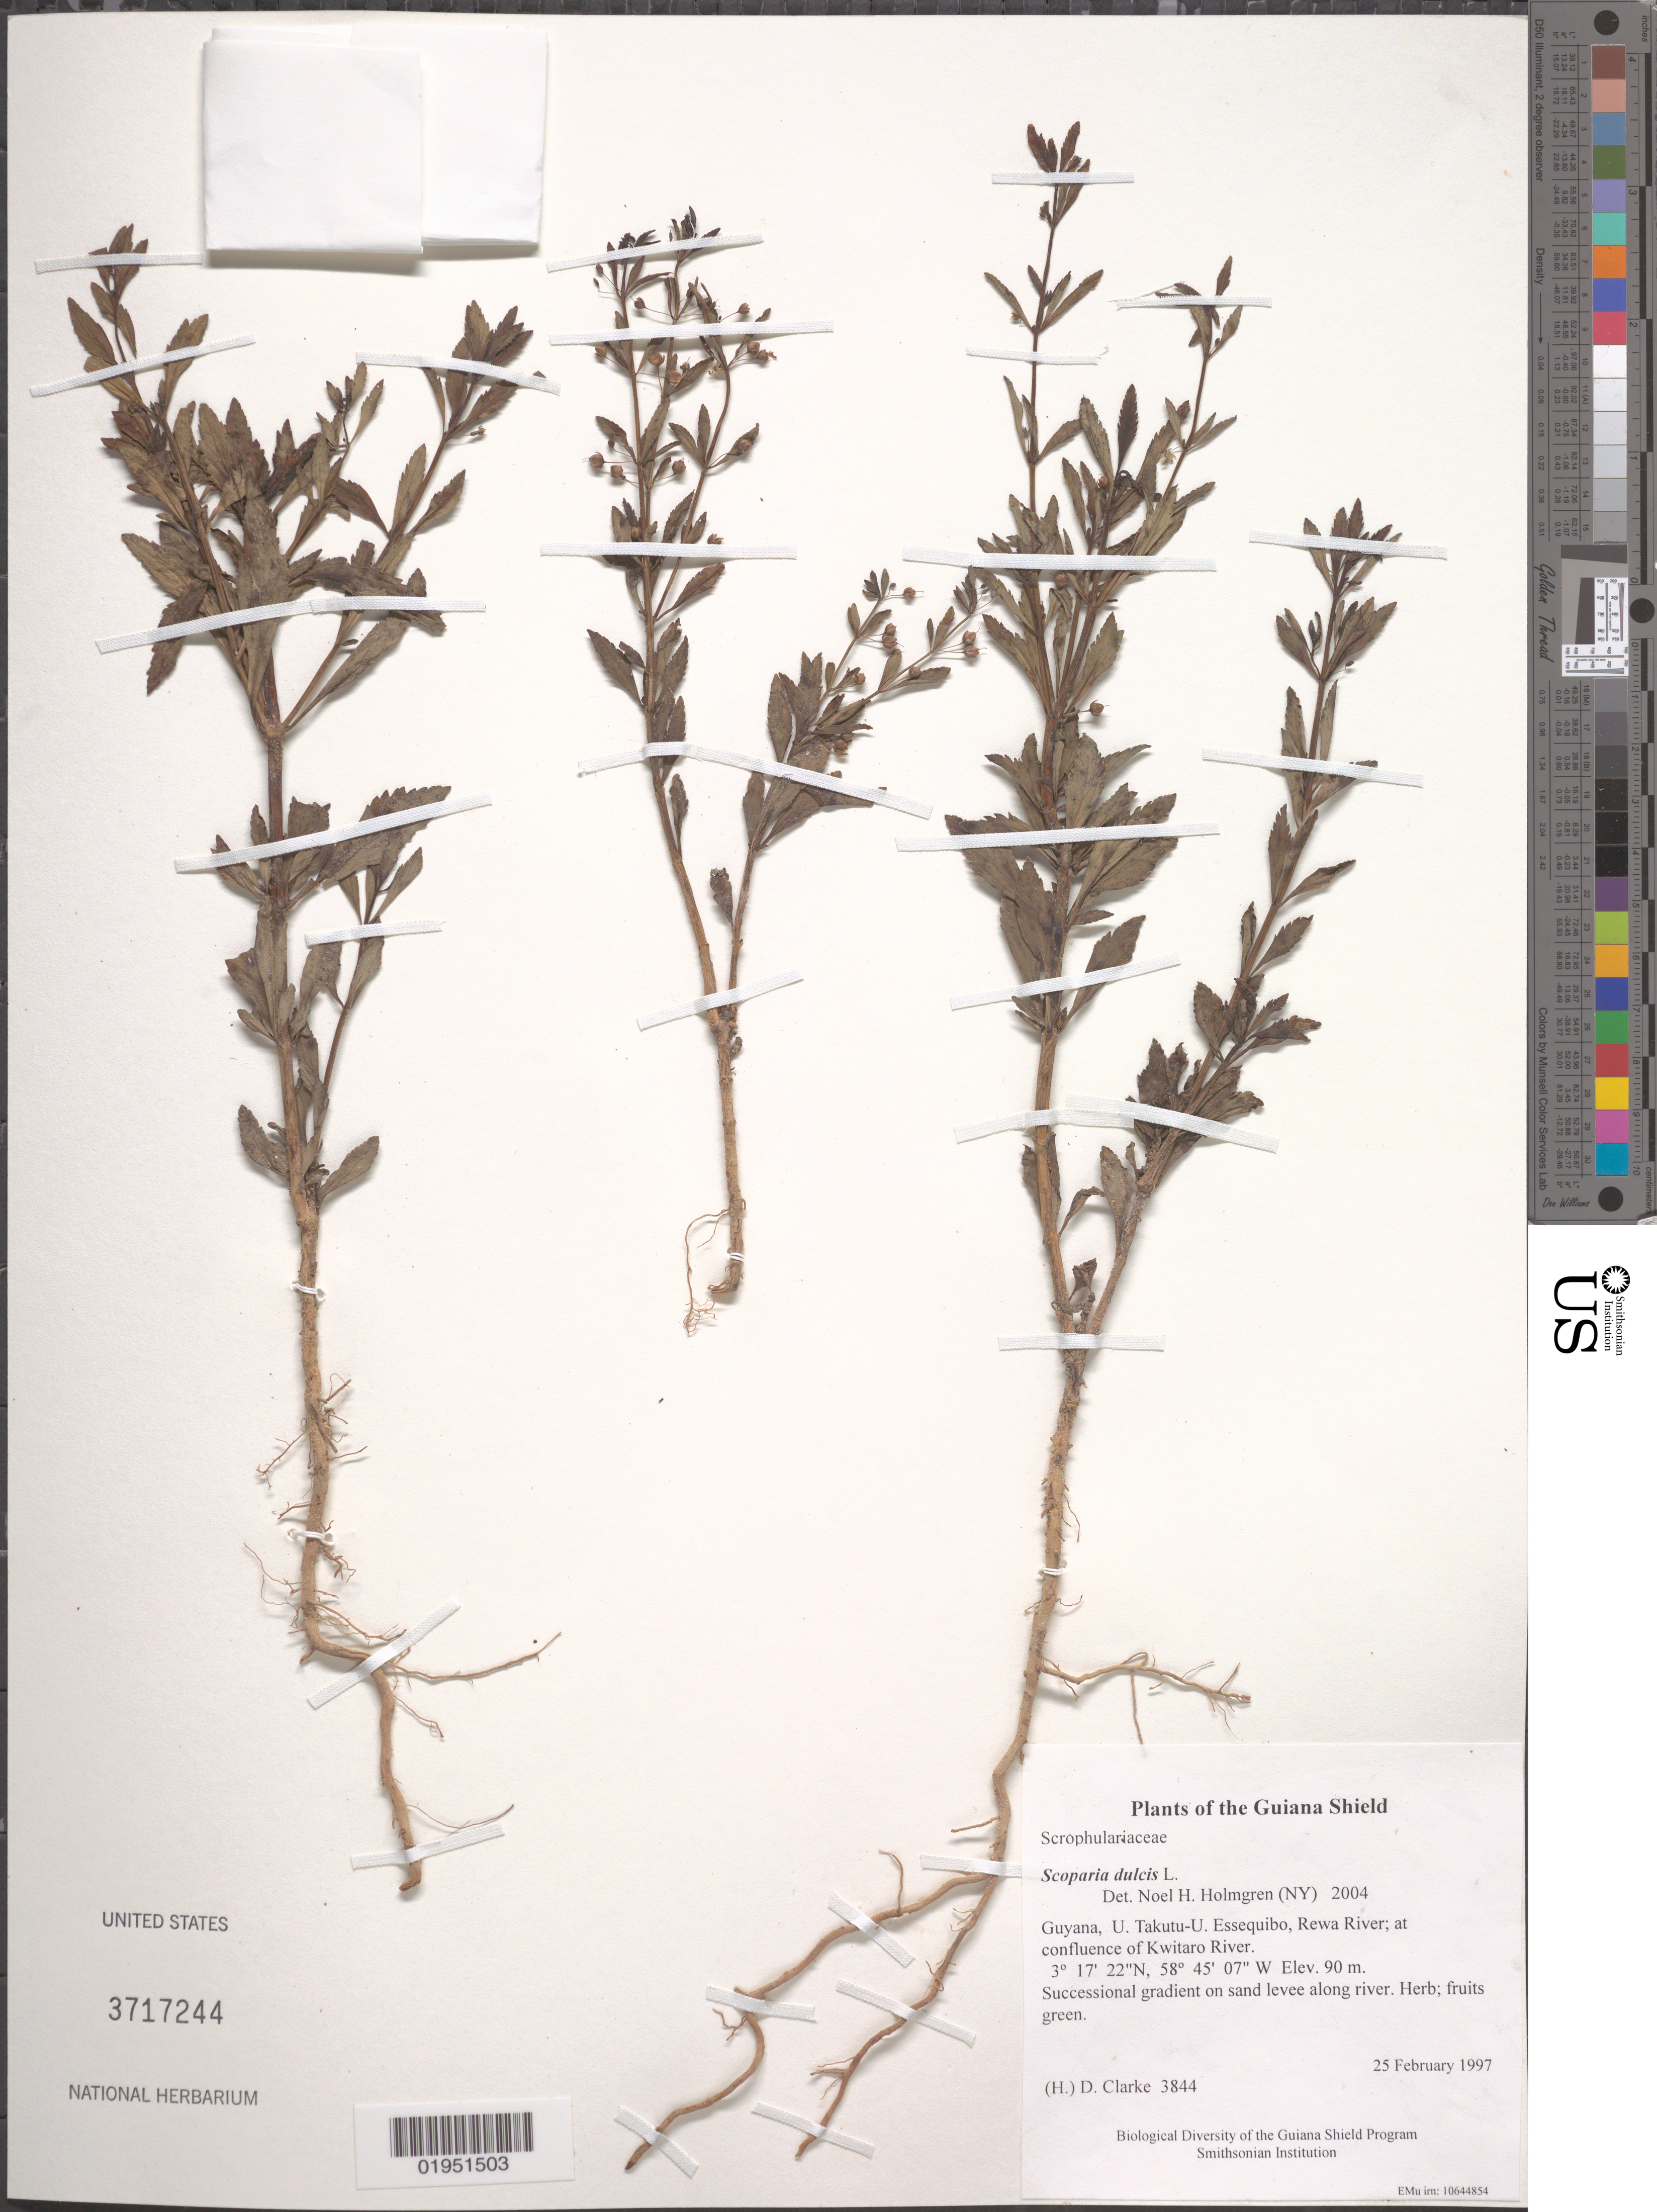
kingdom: Plantae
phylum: Tracheophyta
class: Magnoliopsida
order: Lamiales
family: Plantaginaceae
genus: Scoparia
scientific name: Scoparia dulcis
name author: L.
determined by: Holmgren, N. H., (NY), New York Botanical Garden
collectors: H. D. Clarke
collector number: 3844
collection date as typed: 25 February 1997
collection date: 1997-02-25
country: Guyana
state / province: U. Takutu-U. Essequibo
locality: Rewa River; at confluence of Kwitaro River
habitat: Successional gradient on sand levee along river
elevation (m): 90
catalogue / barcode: US 3717244